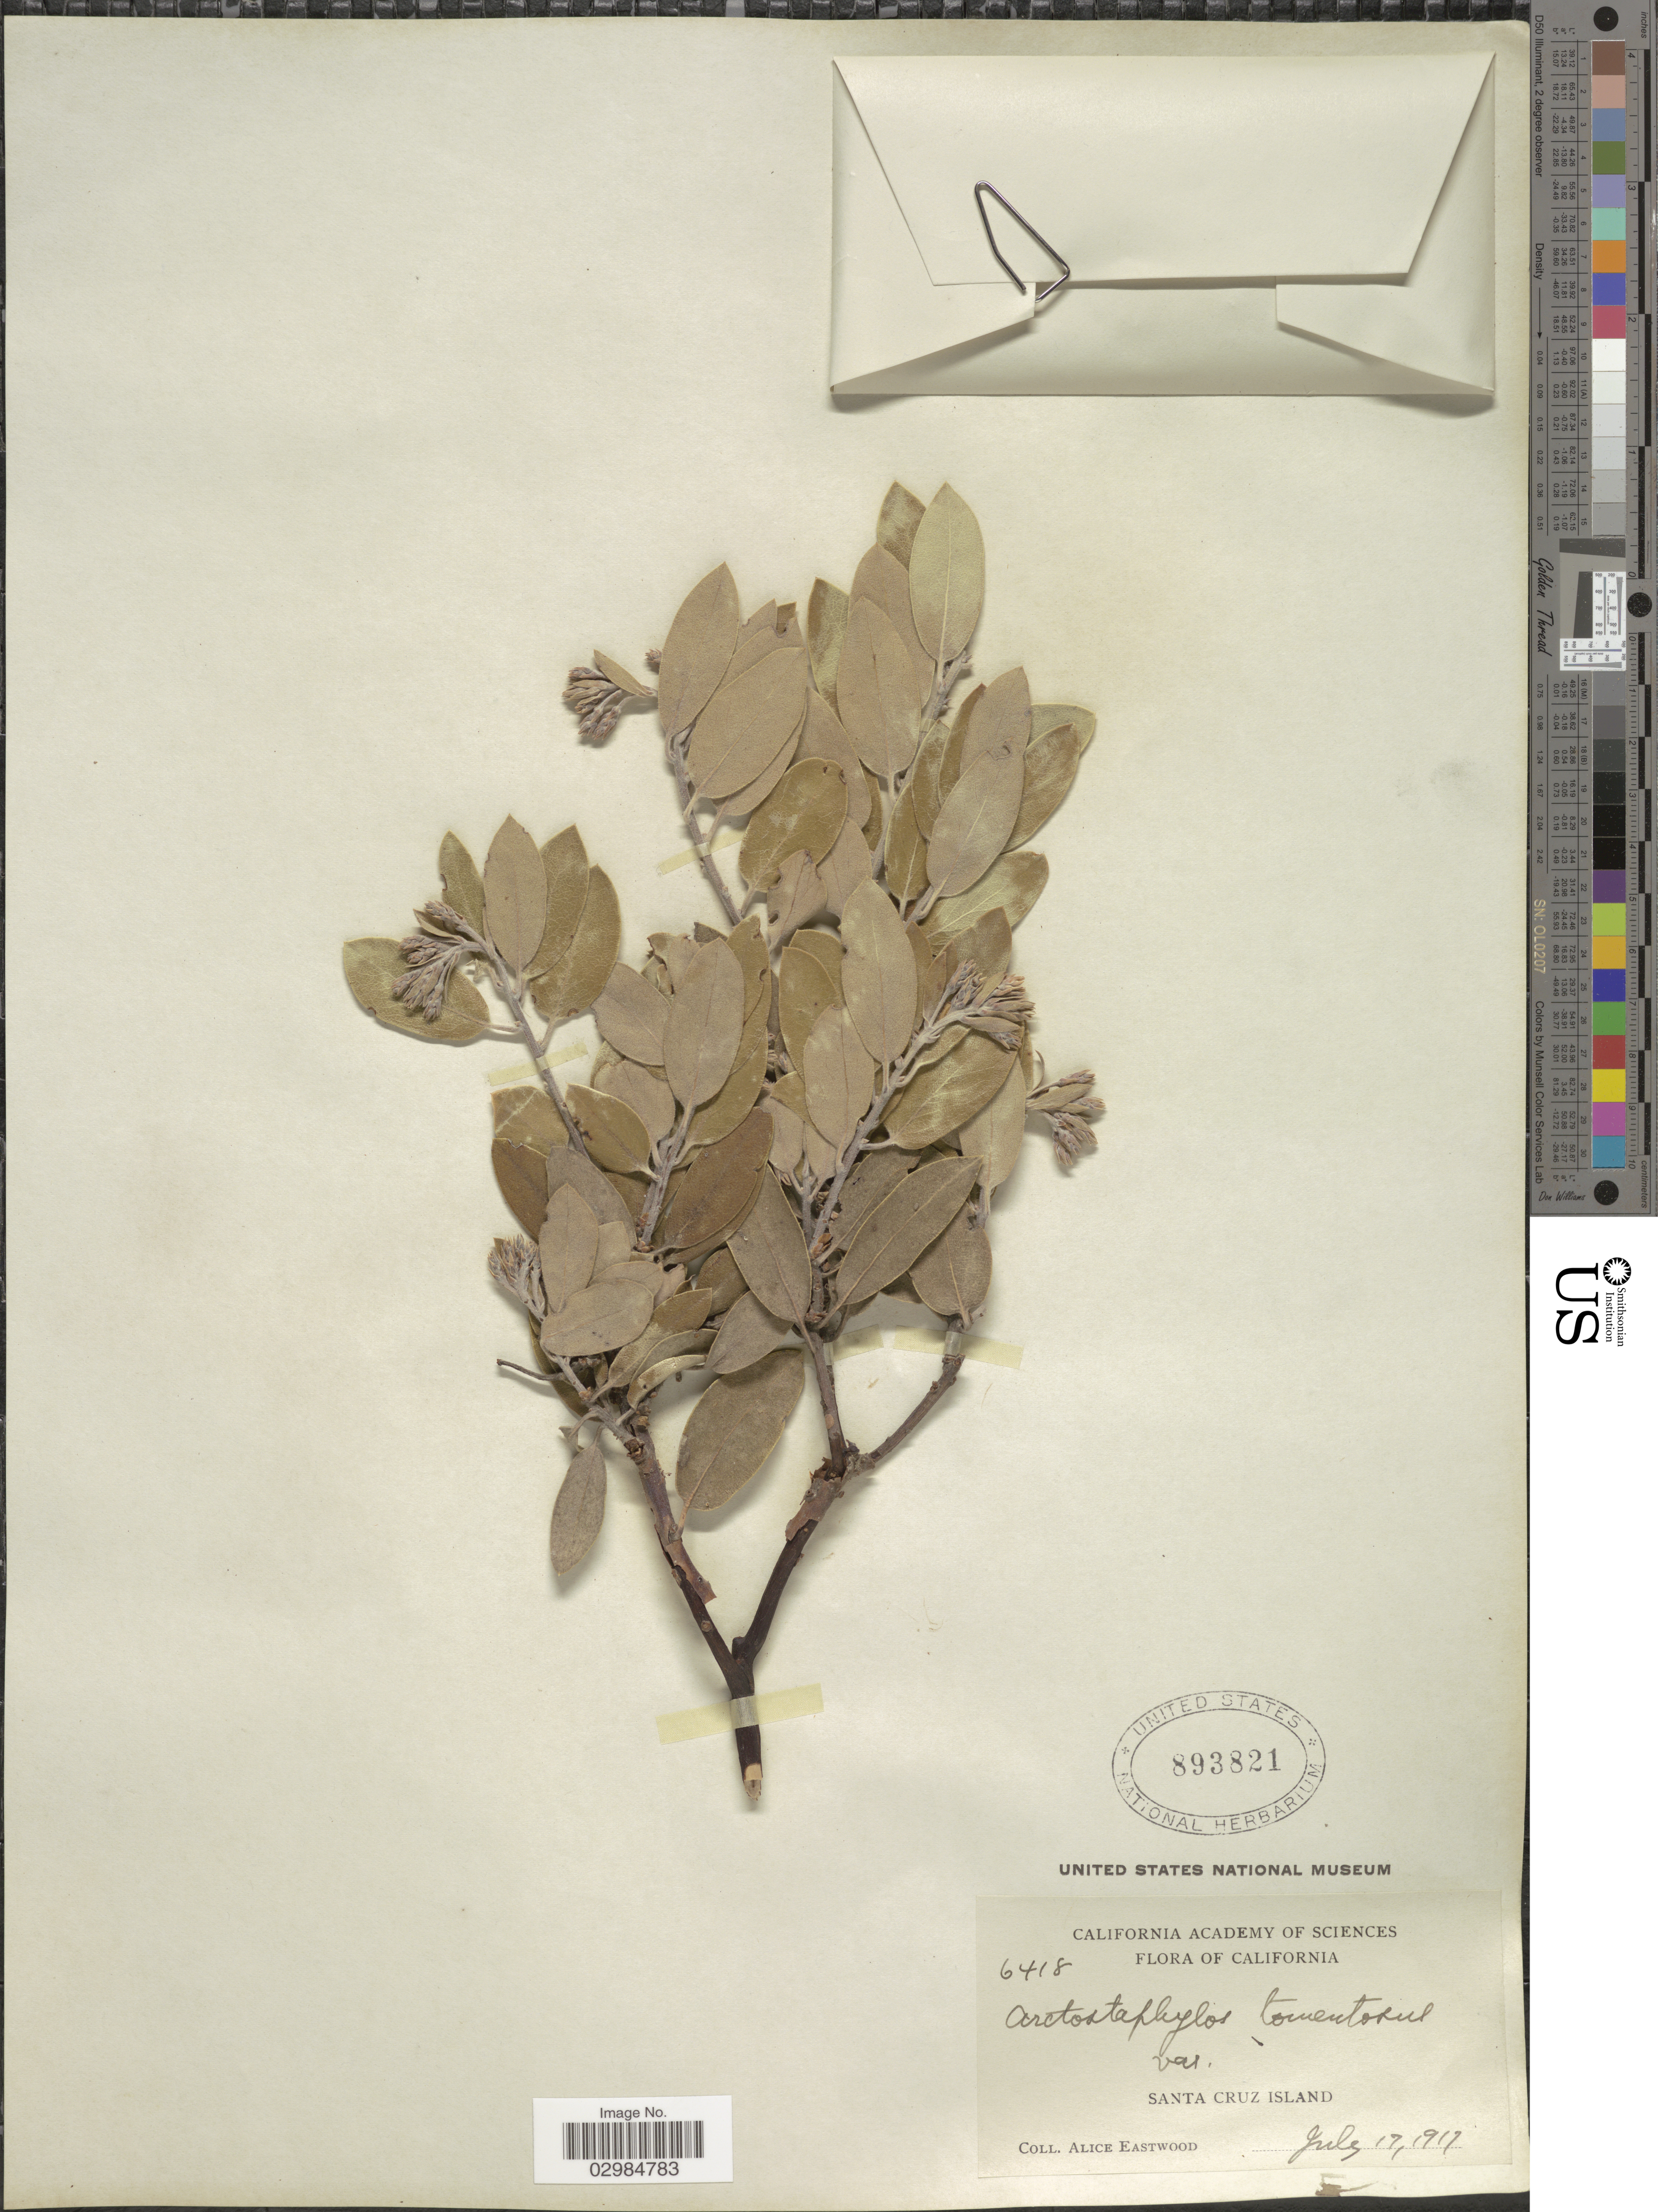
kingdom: Plantae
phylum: Tracheophyta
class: Magnoliopsida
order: Ericales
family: Ericaceae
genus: Arctostaphylos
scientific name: Arctostaphylos tomentosa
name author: (Pursh) Lindl.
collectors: A. Eastwood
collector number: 6418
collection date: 1917-07-17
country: United States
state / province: California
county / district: Santa Barbara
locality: Santa Cruz Island.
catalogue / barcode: US 893821